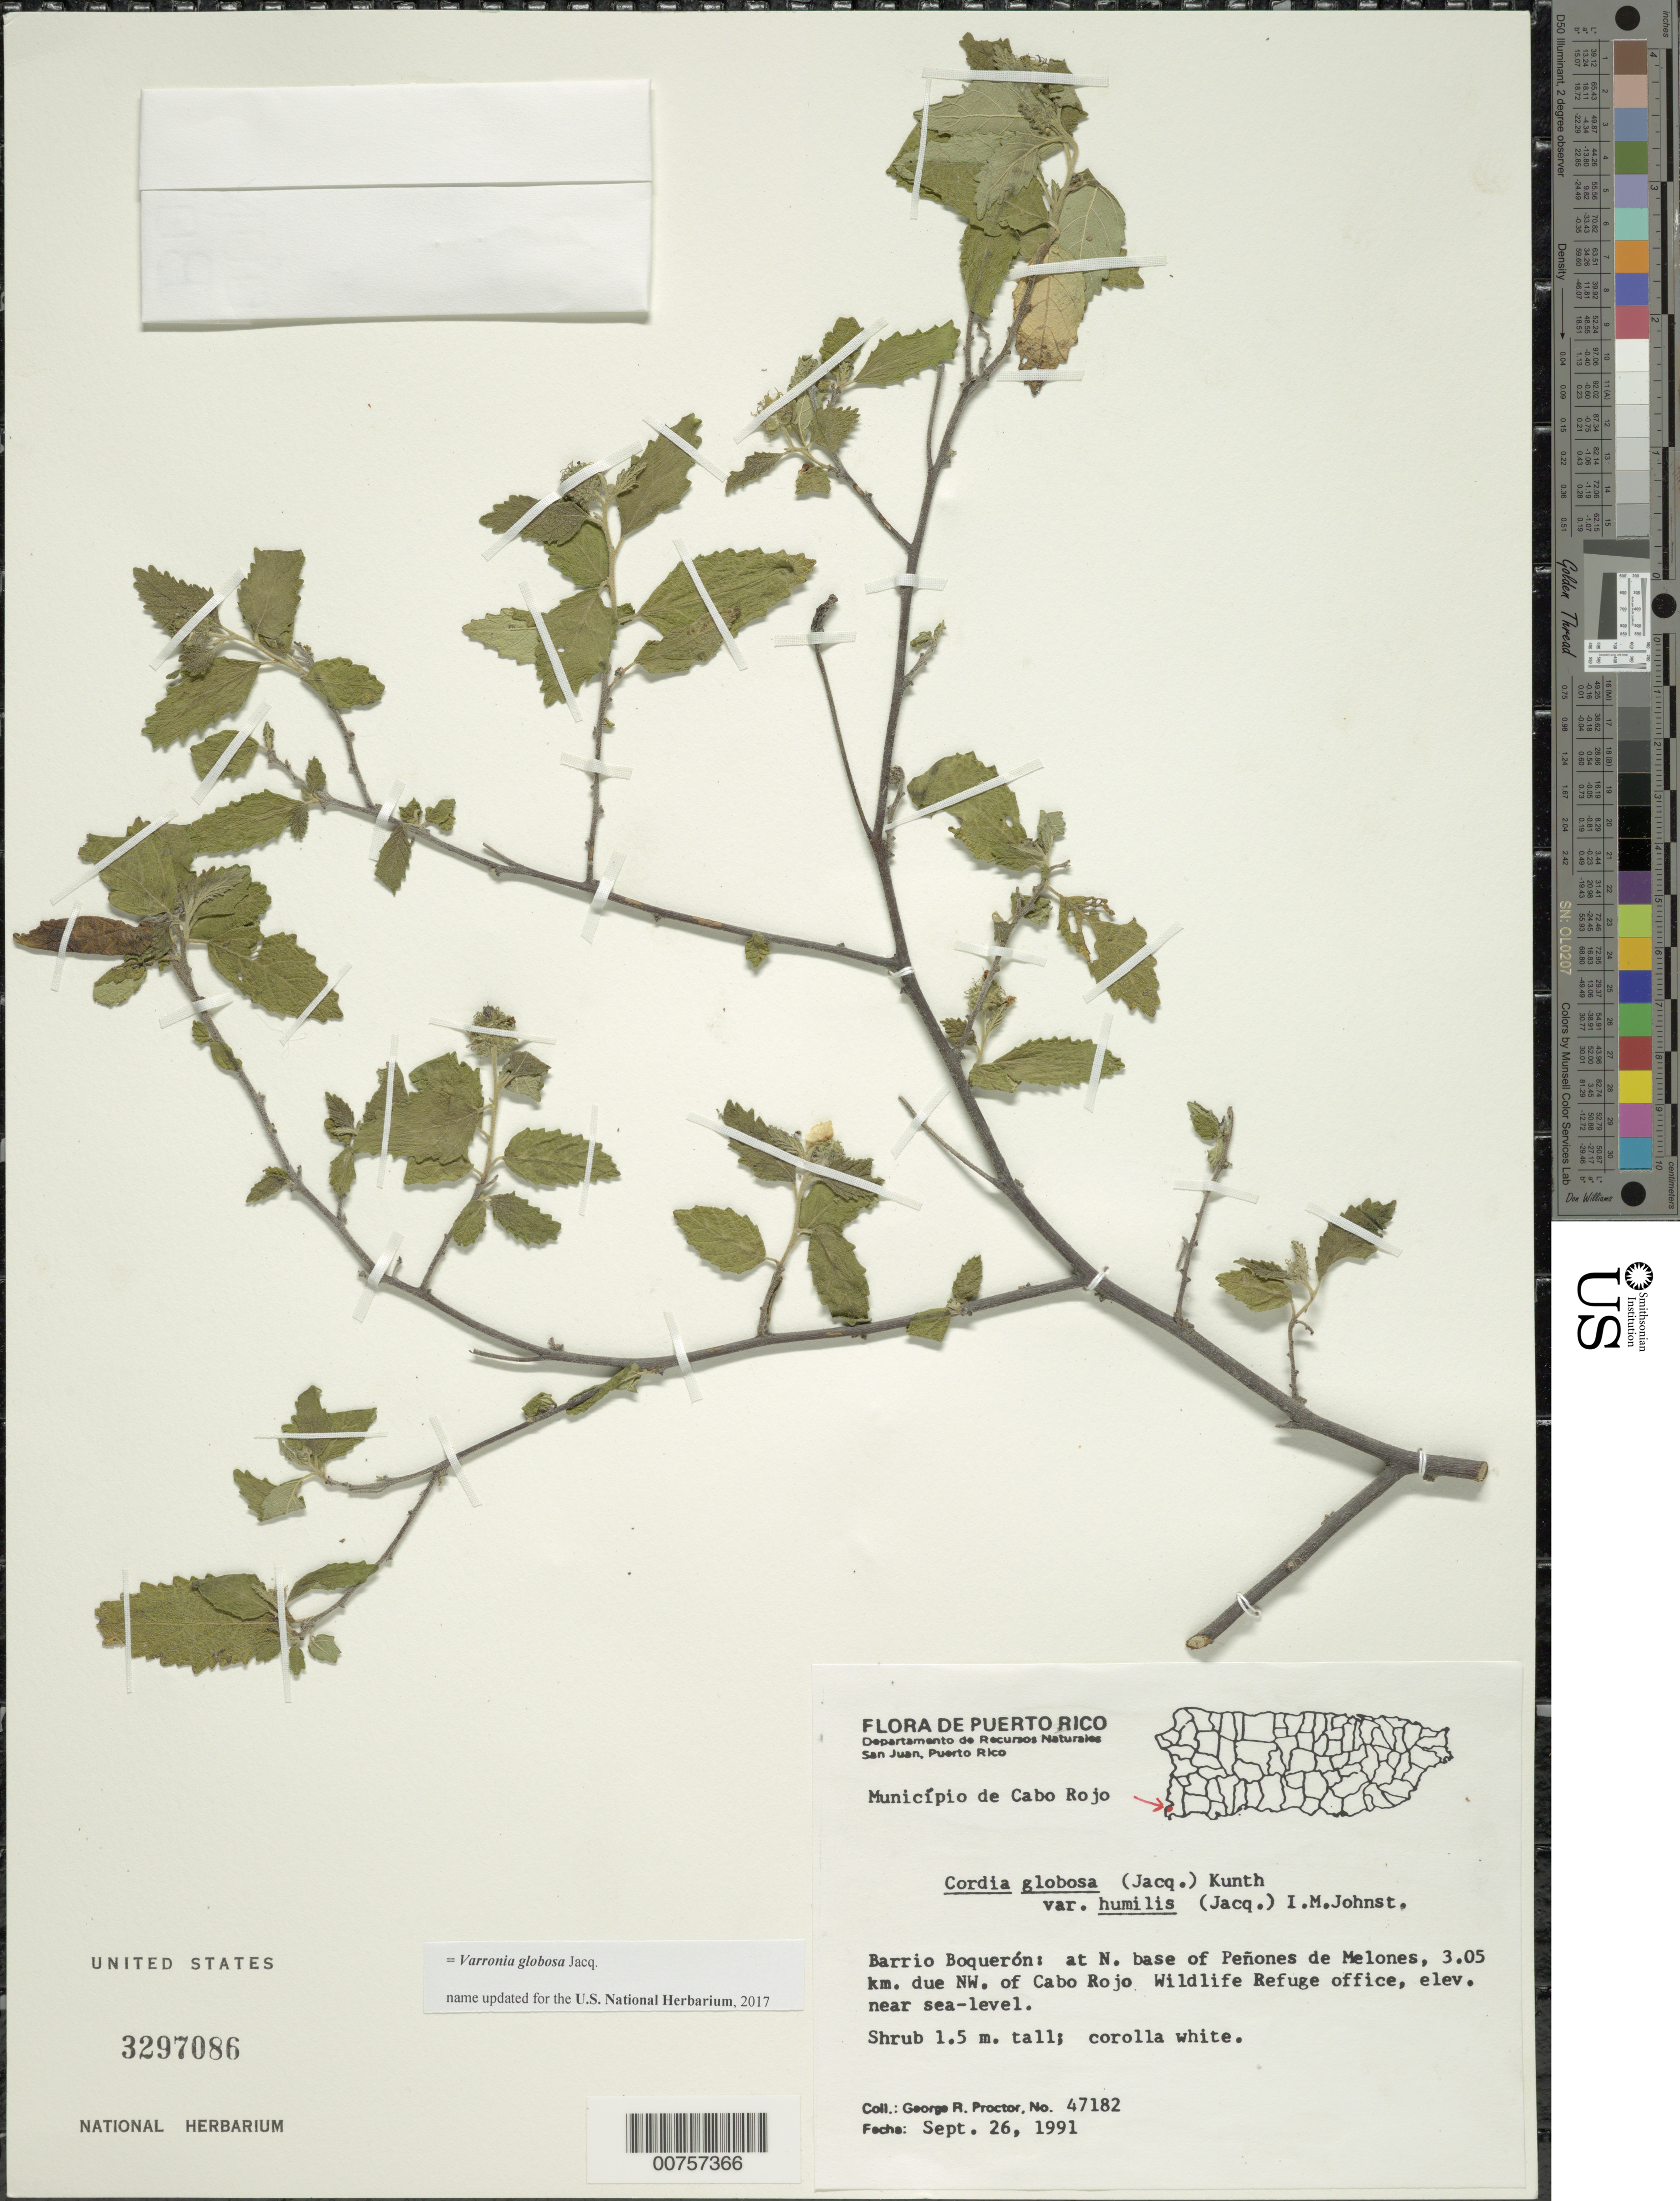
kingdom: Plantae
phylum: Tracheophyta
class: Magnoliopsida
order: Boraginales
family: Cordiaceae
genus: Cordia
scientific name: Cordia globosa subsp. humilis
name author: (Jacq.) Borhidi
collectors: G. R. Proctor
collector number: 47182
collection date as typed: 26 Sep 1991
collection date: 1991-09-26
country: Puerto Rico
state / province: Cabo Rojo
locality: Barrio Boquerón: at N base of Peñones de Melones, 3.05 km due NW of Cabo Rojo. Wildlife Refuge Office. Elev. Near sea-level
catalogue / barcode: US 3297086